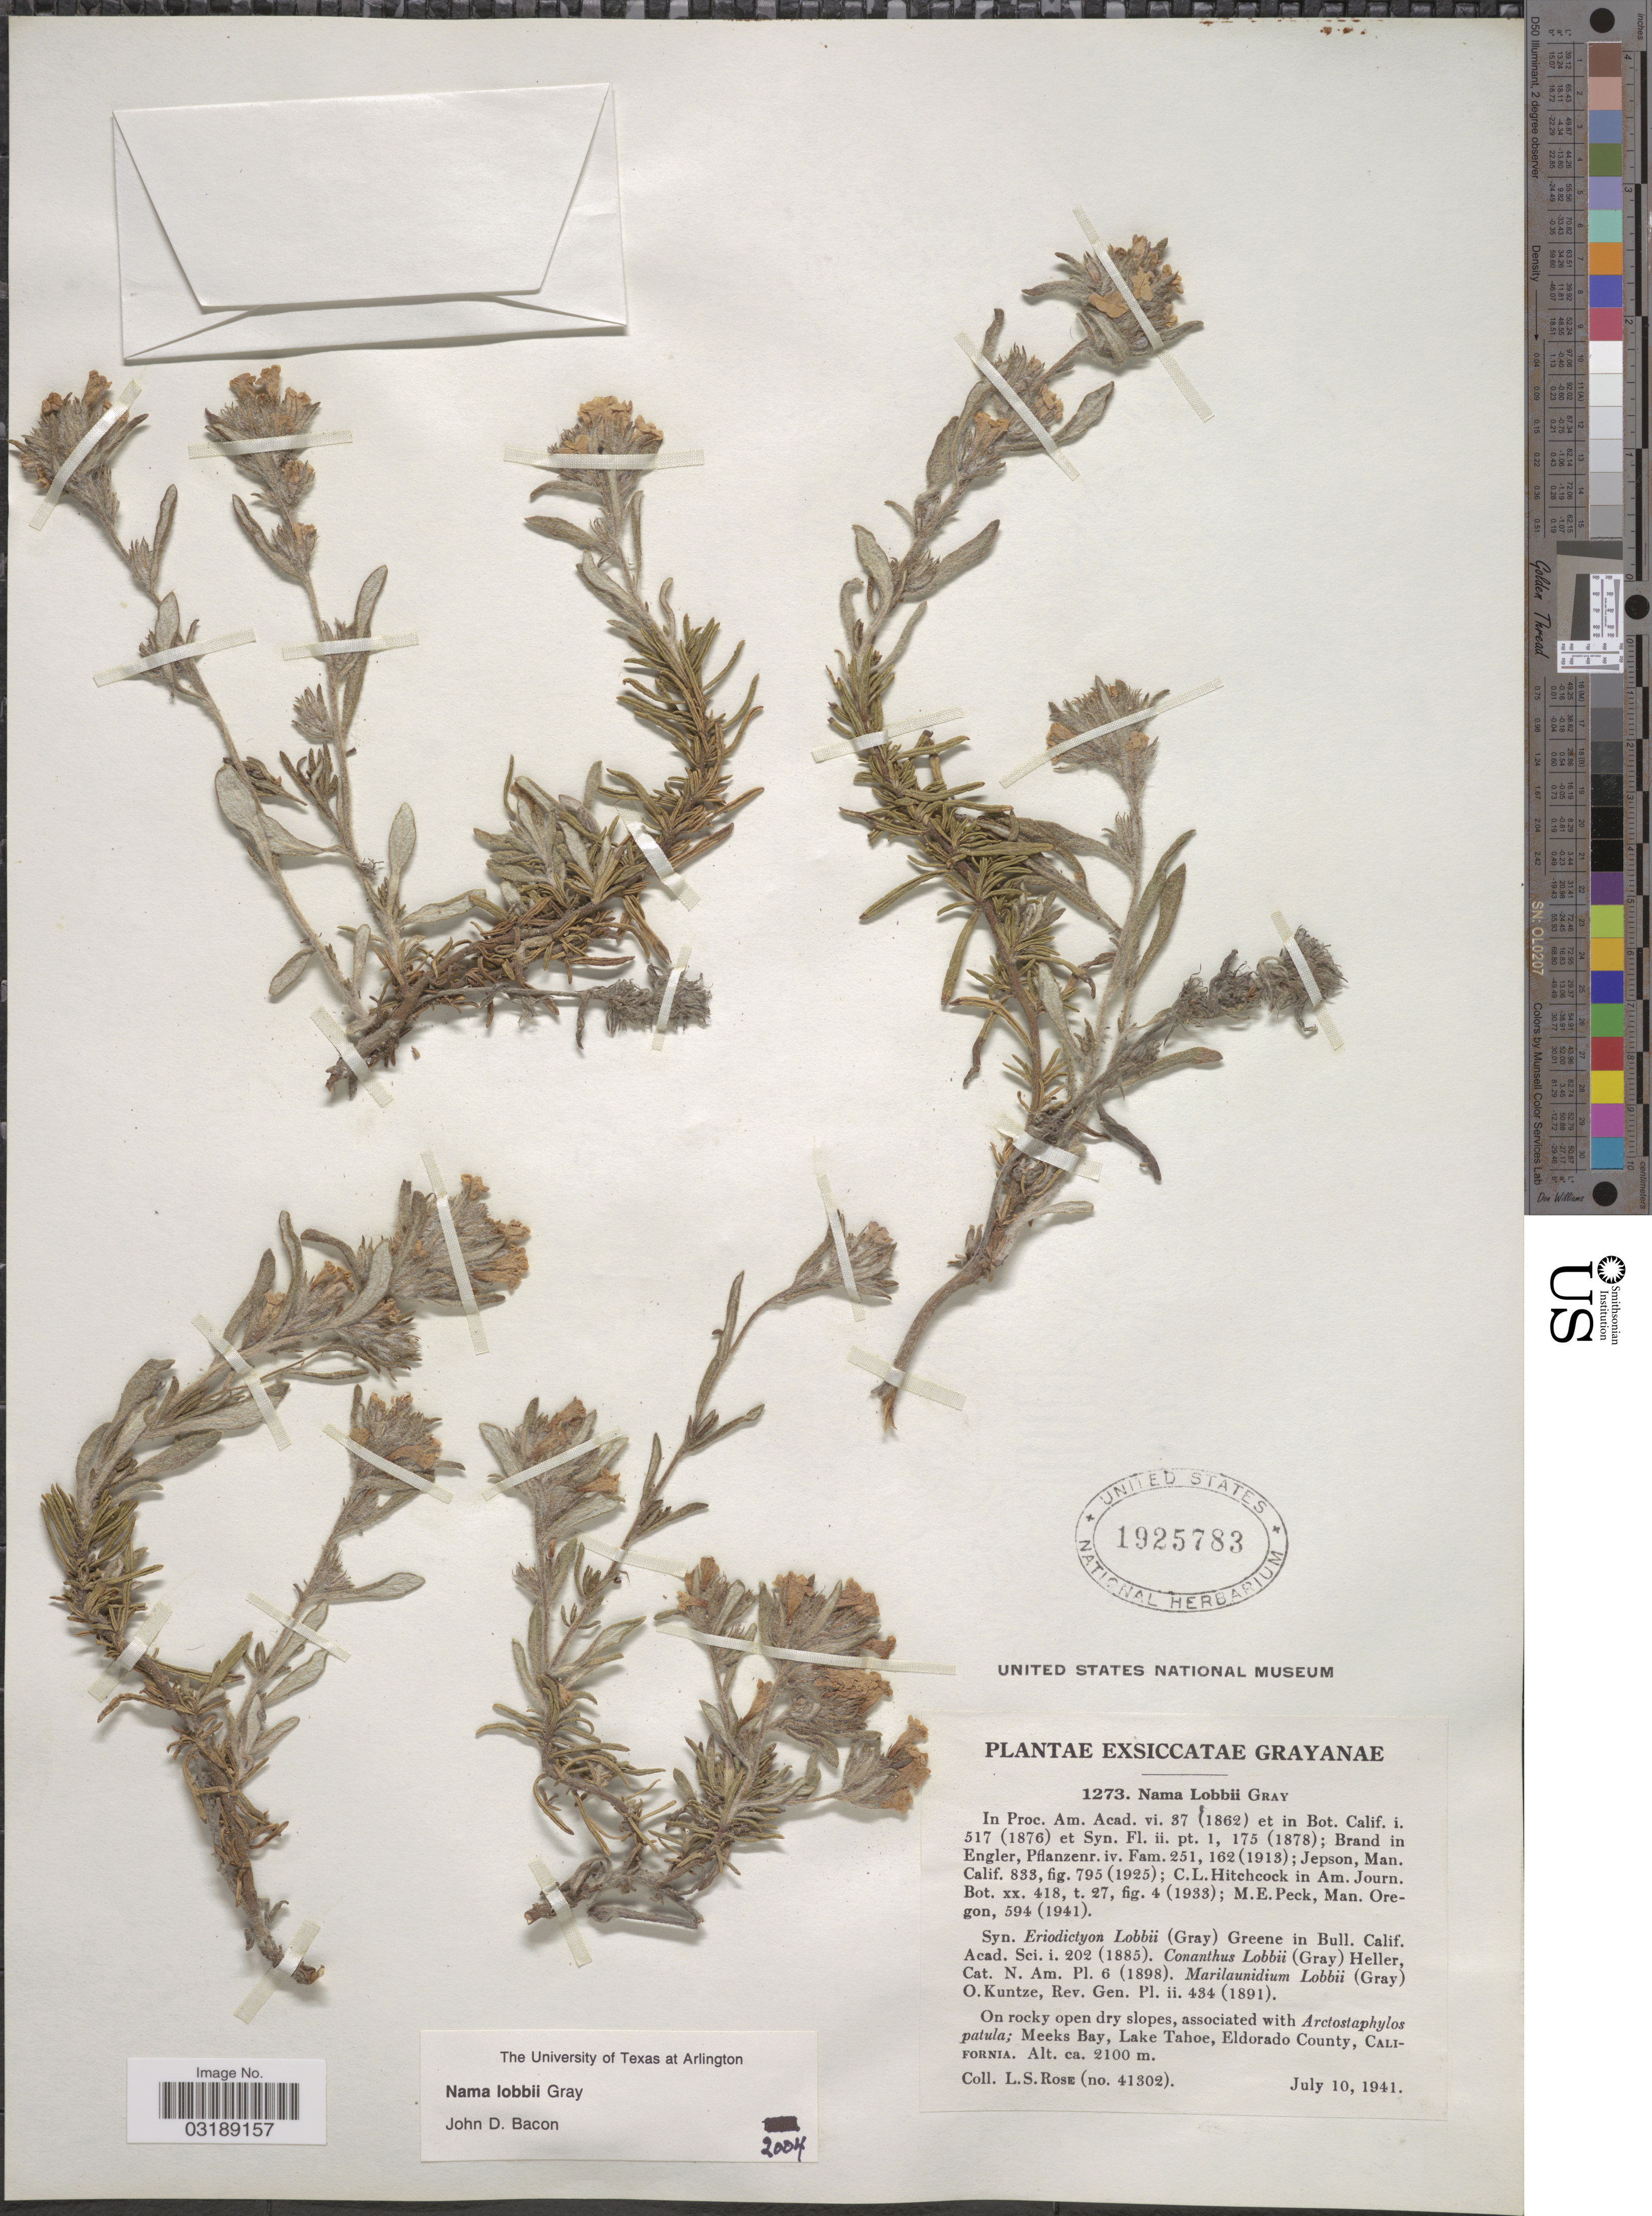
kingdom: Plantae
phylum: Tracheophyta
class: Magnoliopsida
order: Boraginales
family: Namaceae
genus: Nama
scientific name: Nama lobbii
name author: A. Gray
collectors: L. S. Rose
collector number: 41302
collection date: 1941-07-10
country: United States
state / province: California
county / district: El Dorado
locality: Meeks Bay, Lake Tahoe, Eldorado County, California.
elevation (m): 2100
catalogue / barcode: US 1925783